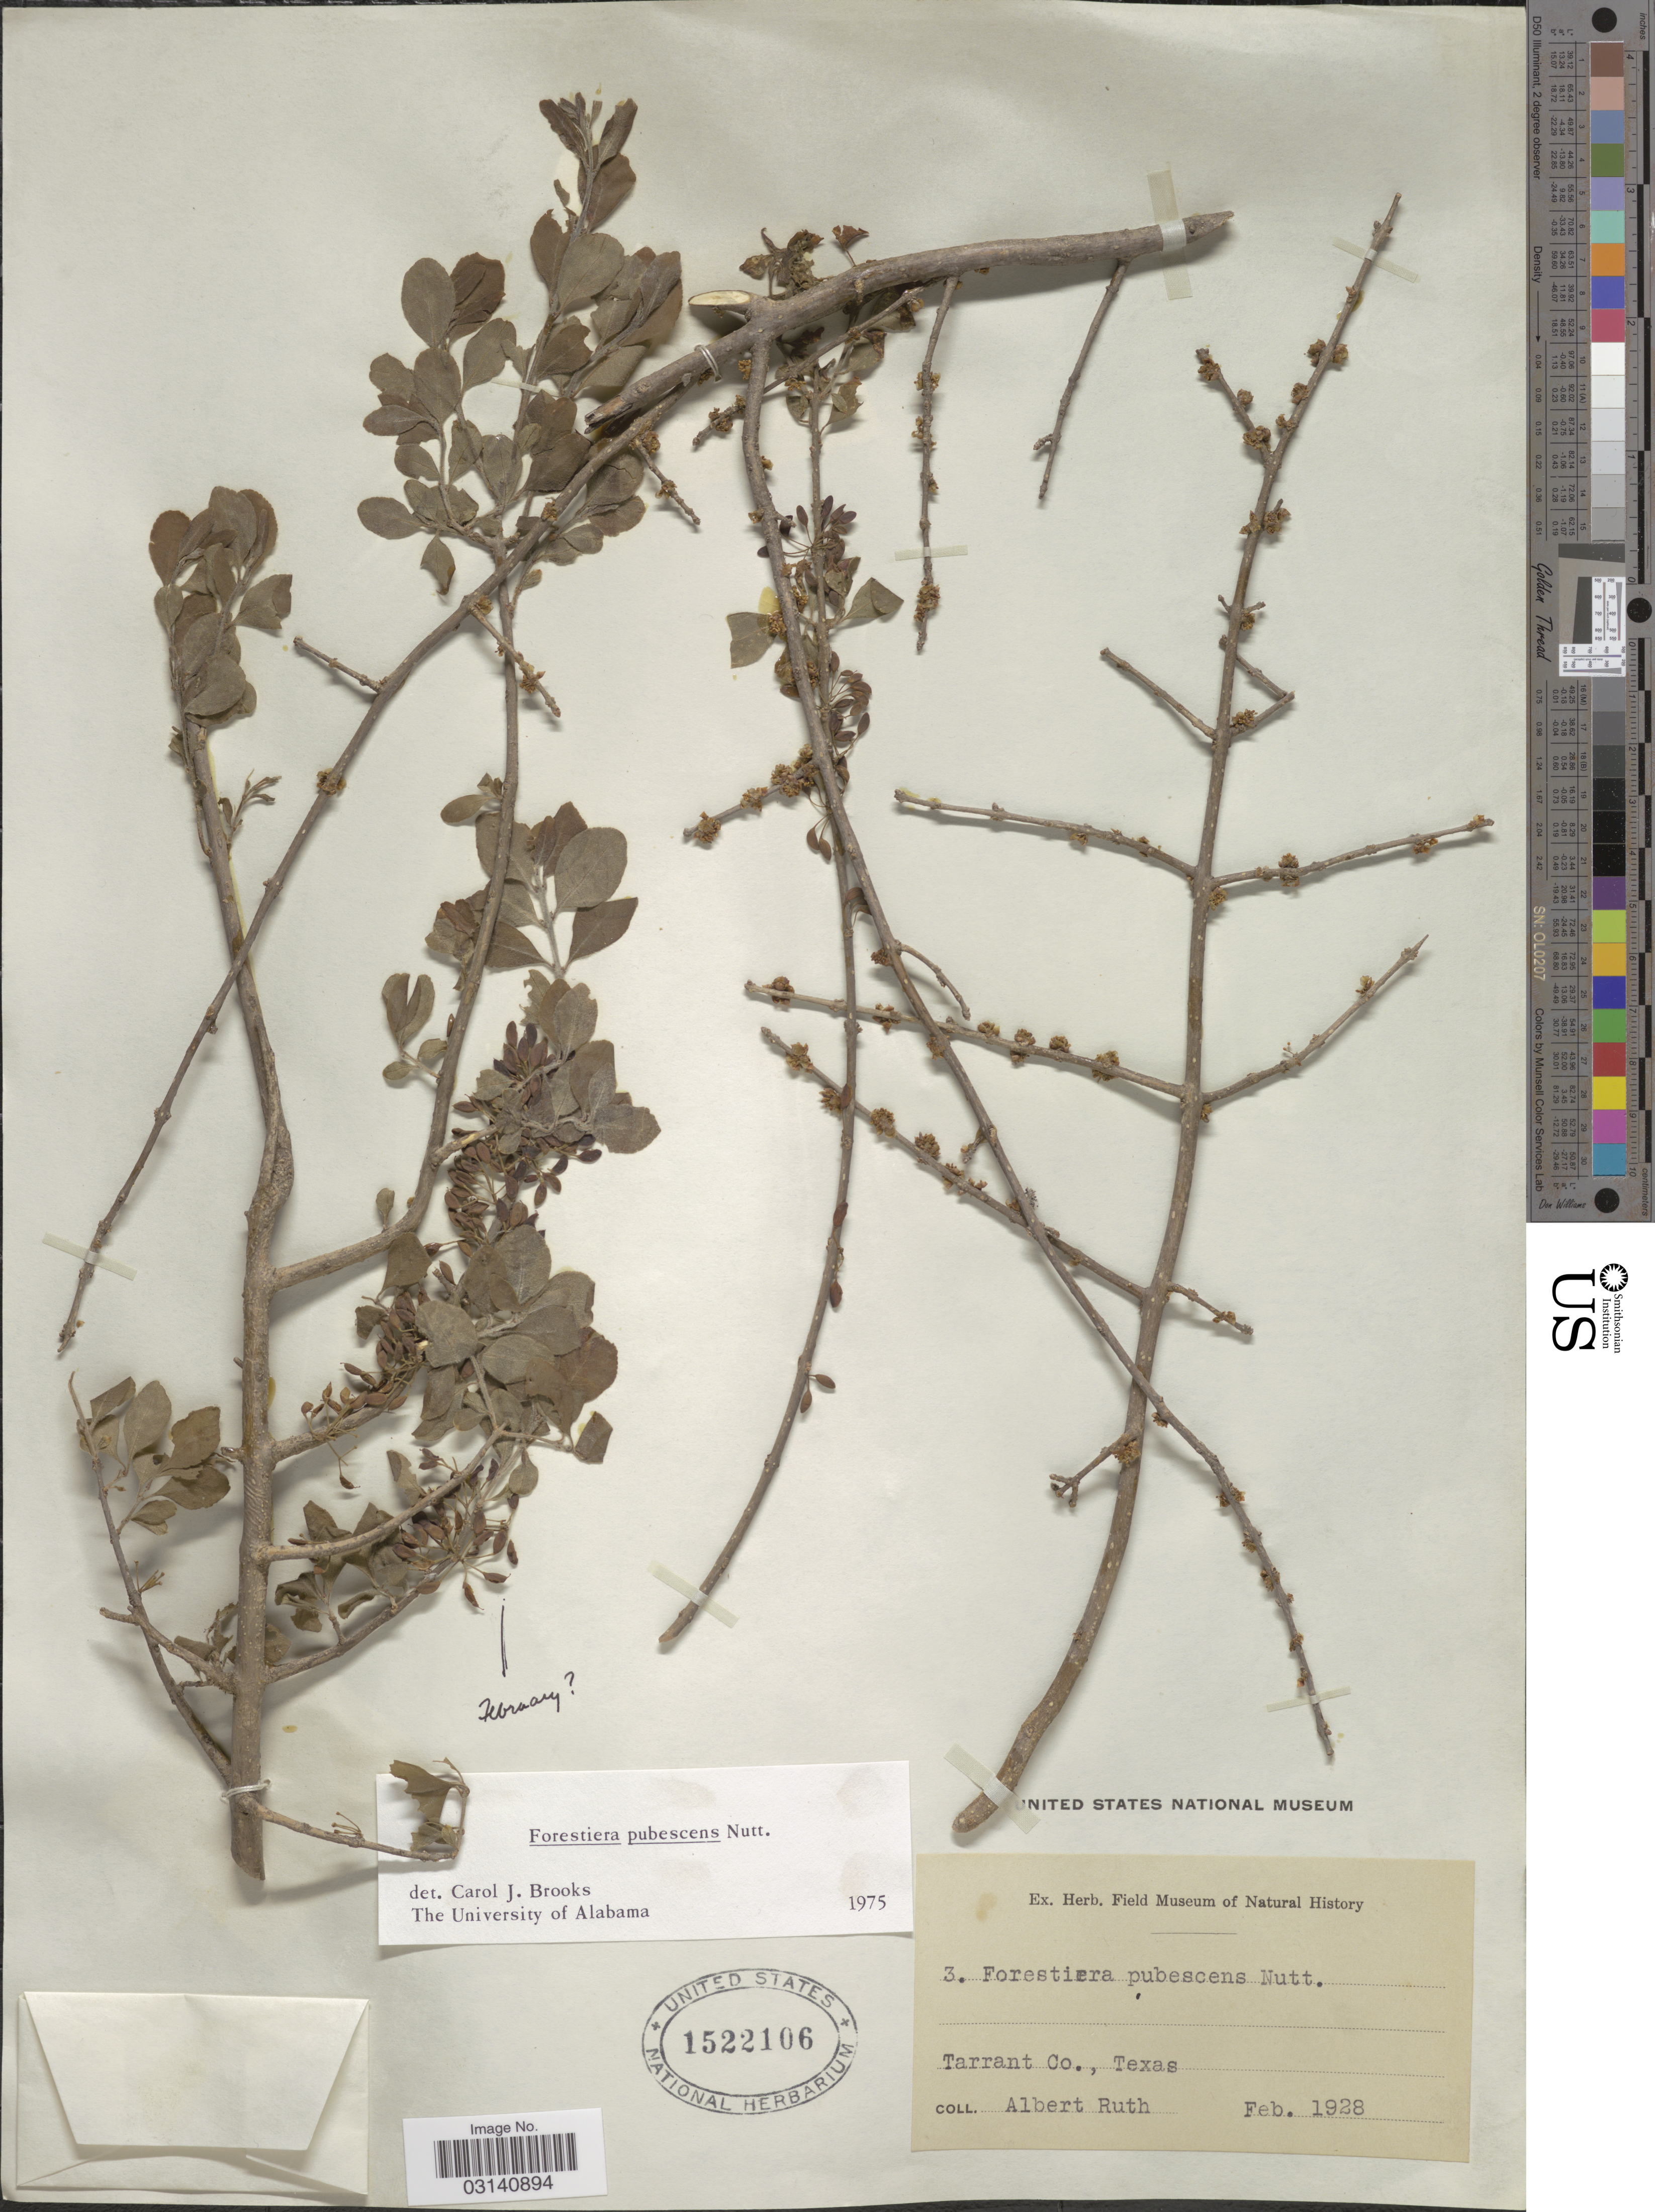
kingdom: Plantae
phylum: Tracheophyta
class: Magnoliopsida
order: Lamiales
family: Oleaceae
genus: Forestiera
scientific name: Forestiera pubescens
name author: Nutt.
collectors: A. Ruth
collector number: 3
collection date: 1928-02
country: United States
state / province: Texas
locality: Tarrant Co.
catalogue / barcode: US 1522106